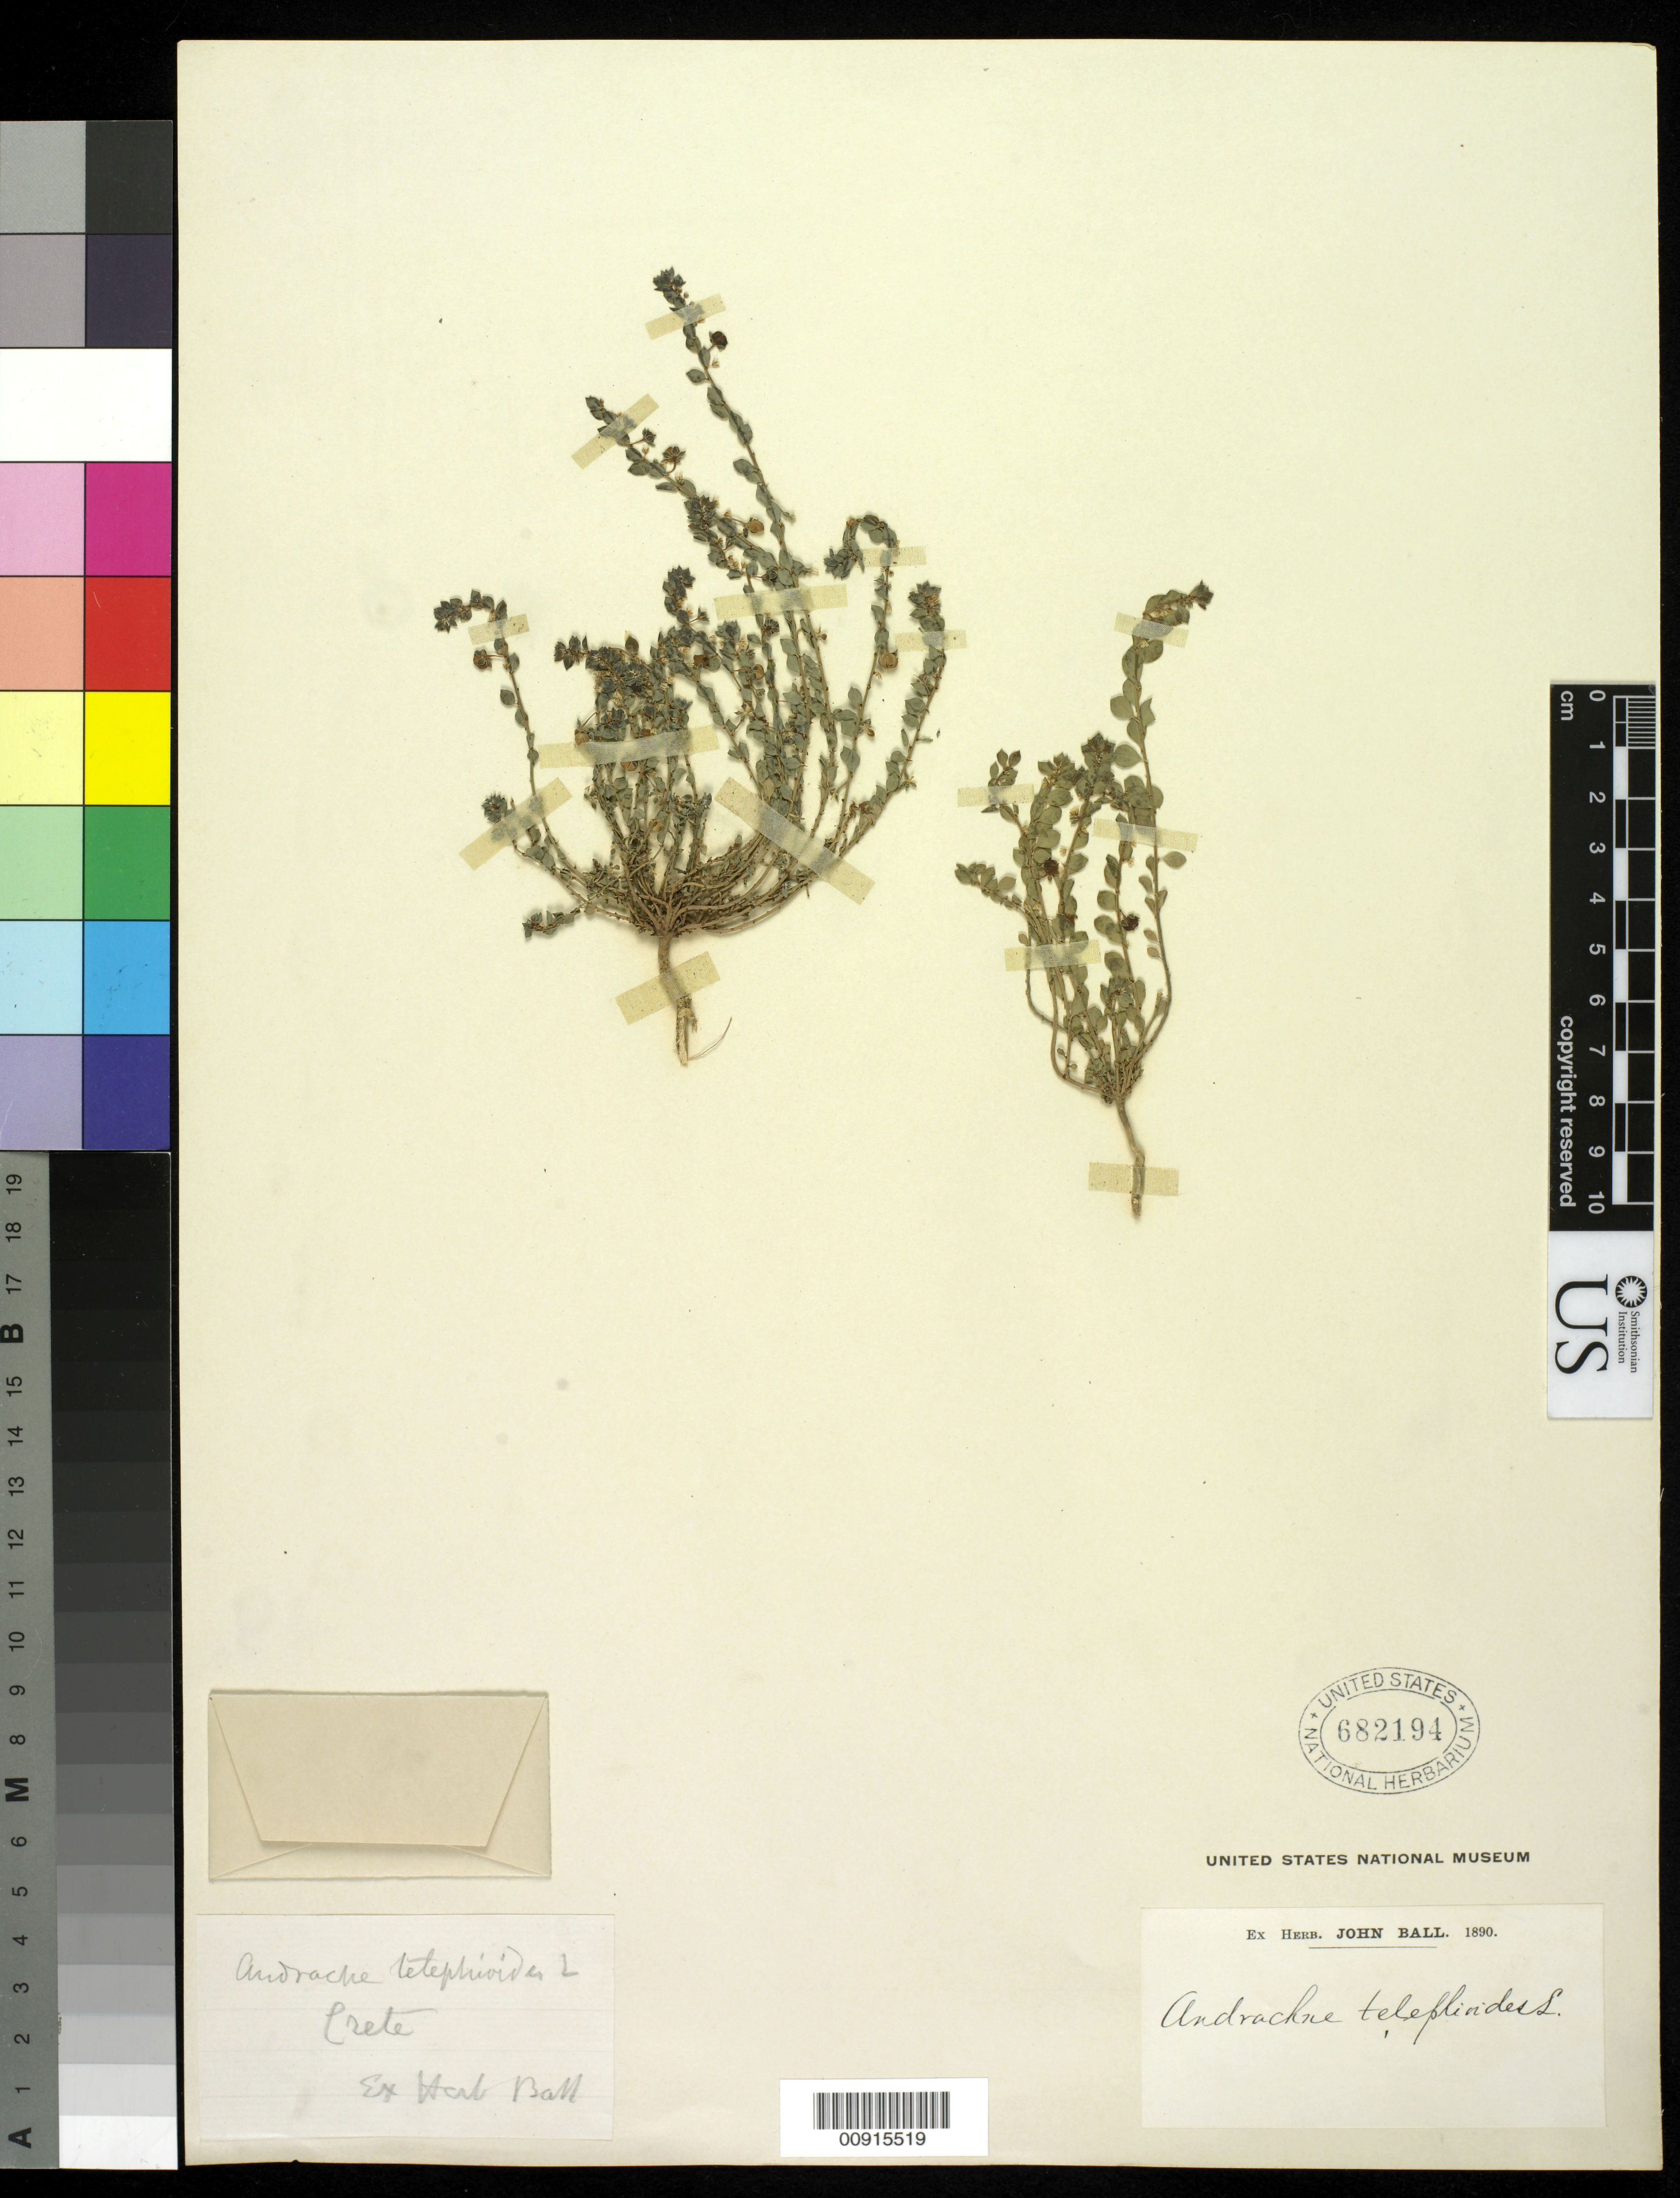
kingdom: Plantae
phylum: Tracheophyta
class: Magnoliopsida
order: Malpighiales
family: Phyllanthaceae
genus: Andrachne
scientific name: Andrachne telephioides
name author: L.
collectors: ex herb. John Ball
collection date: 1890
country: Greece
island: Crete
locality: Crete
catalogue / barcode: US 682194